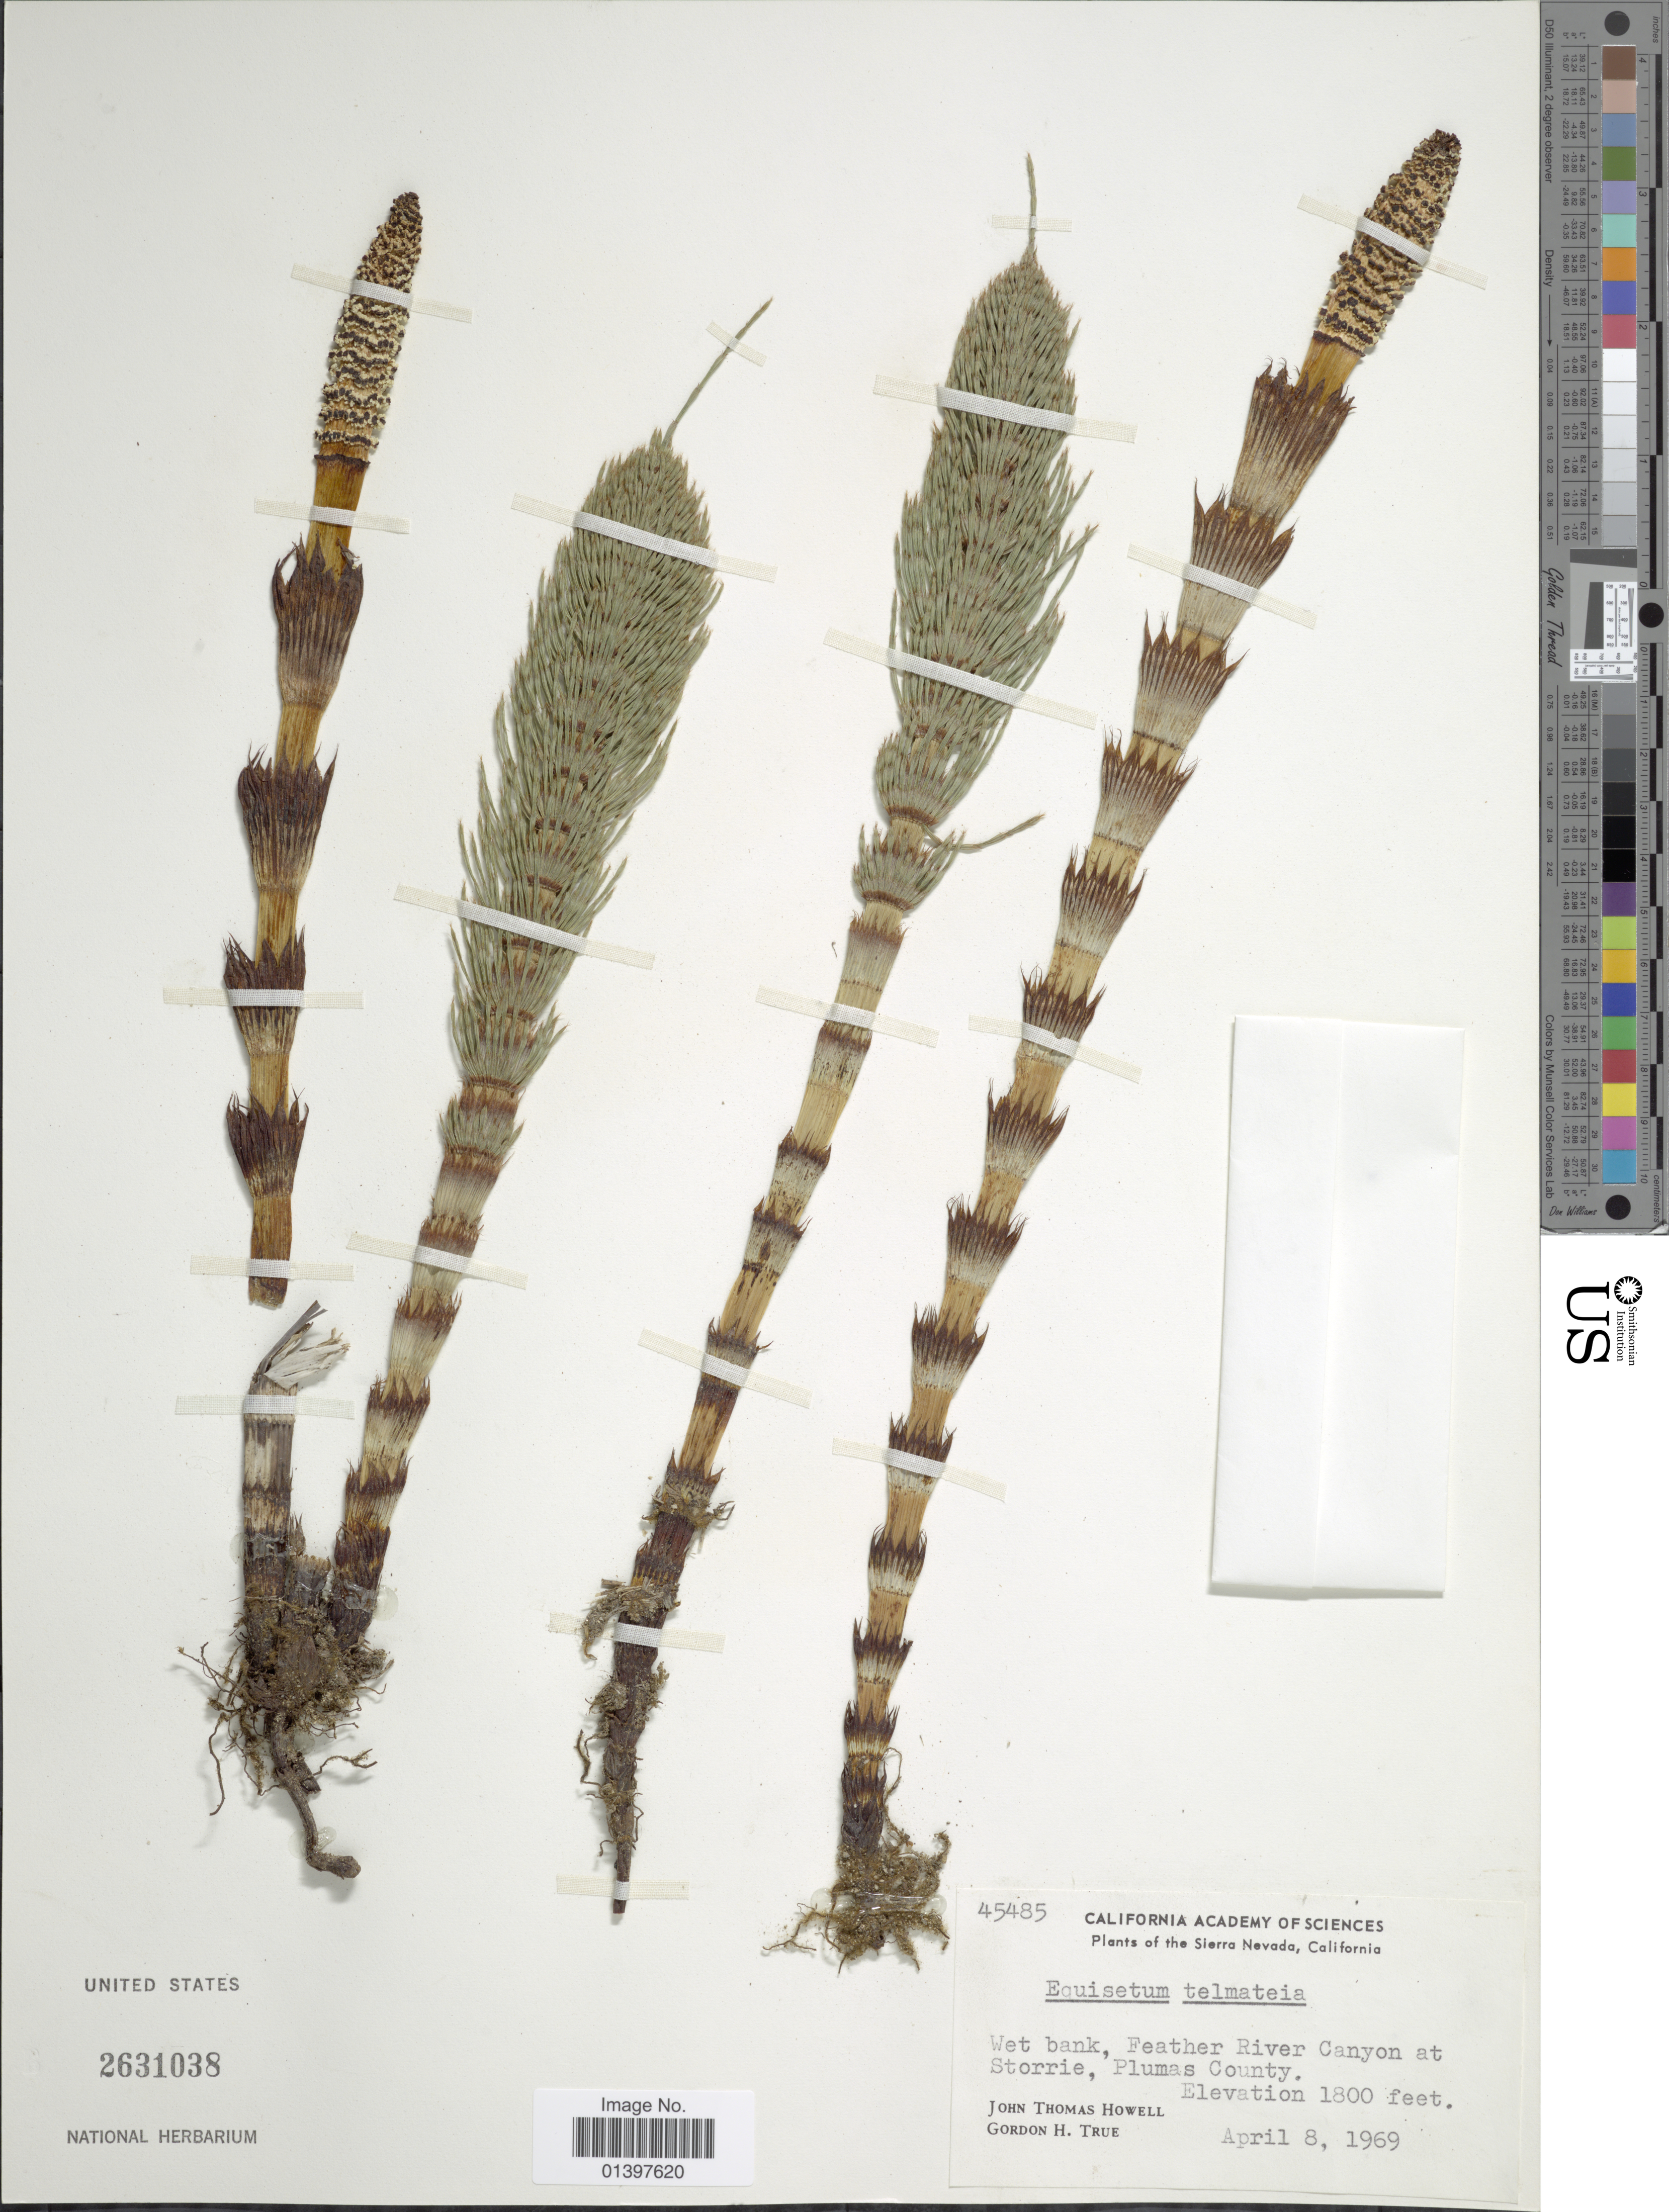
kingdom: Plantae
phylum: Tracheophyta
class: Polypodiopsida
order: Equisetales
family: Equisetaceae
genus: Equisetum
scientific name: Equisetum telmateia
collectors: J. T. Howell & G. H. True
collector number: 45485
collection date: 1969-04-08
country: United States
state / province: California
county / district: Plumas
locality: Sierra Nevada California, Wet bank, Feather Canyon at Storrie, Plumas County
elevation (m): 549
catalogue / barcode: US 2631038